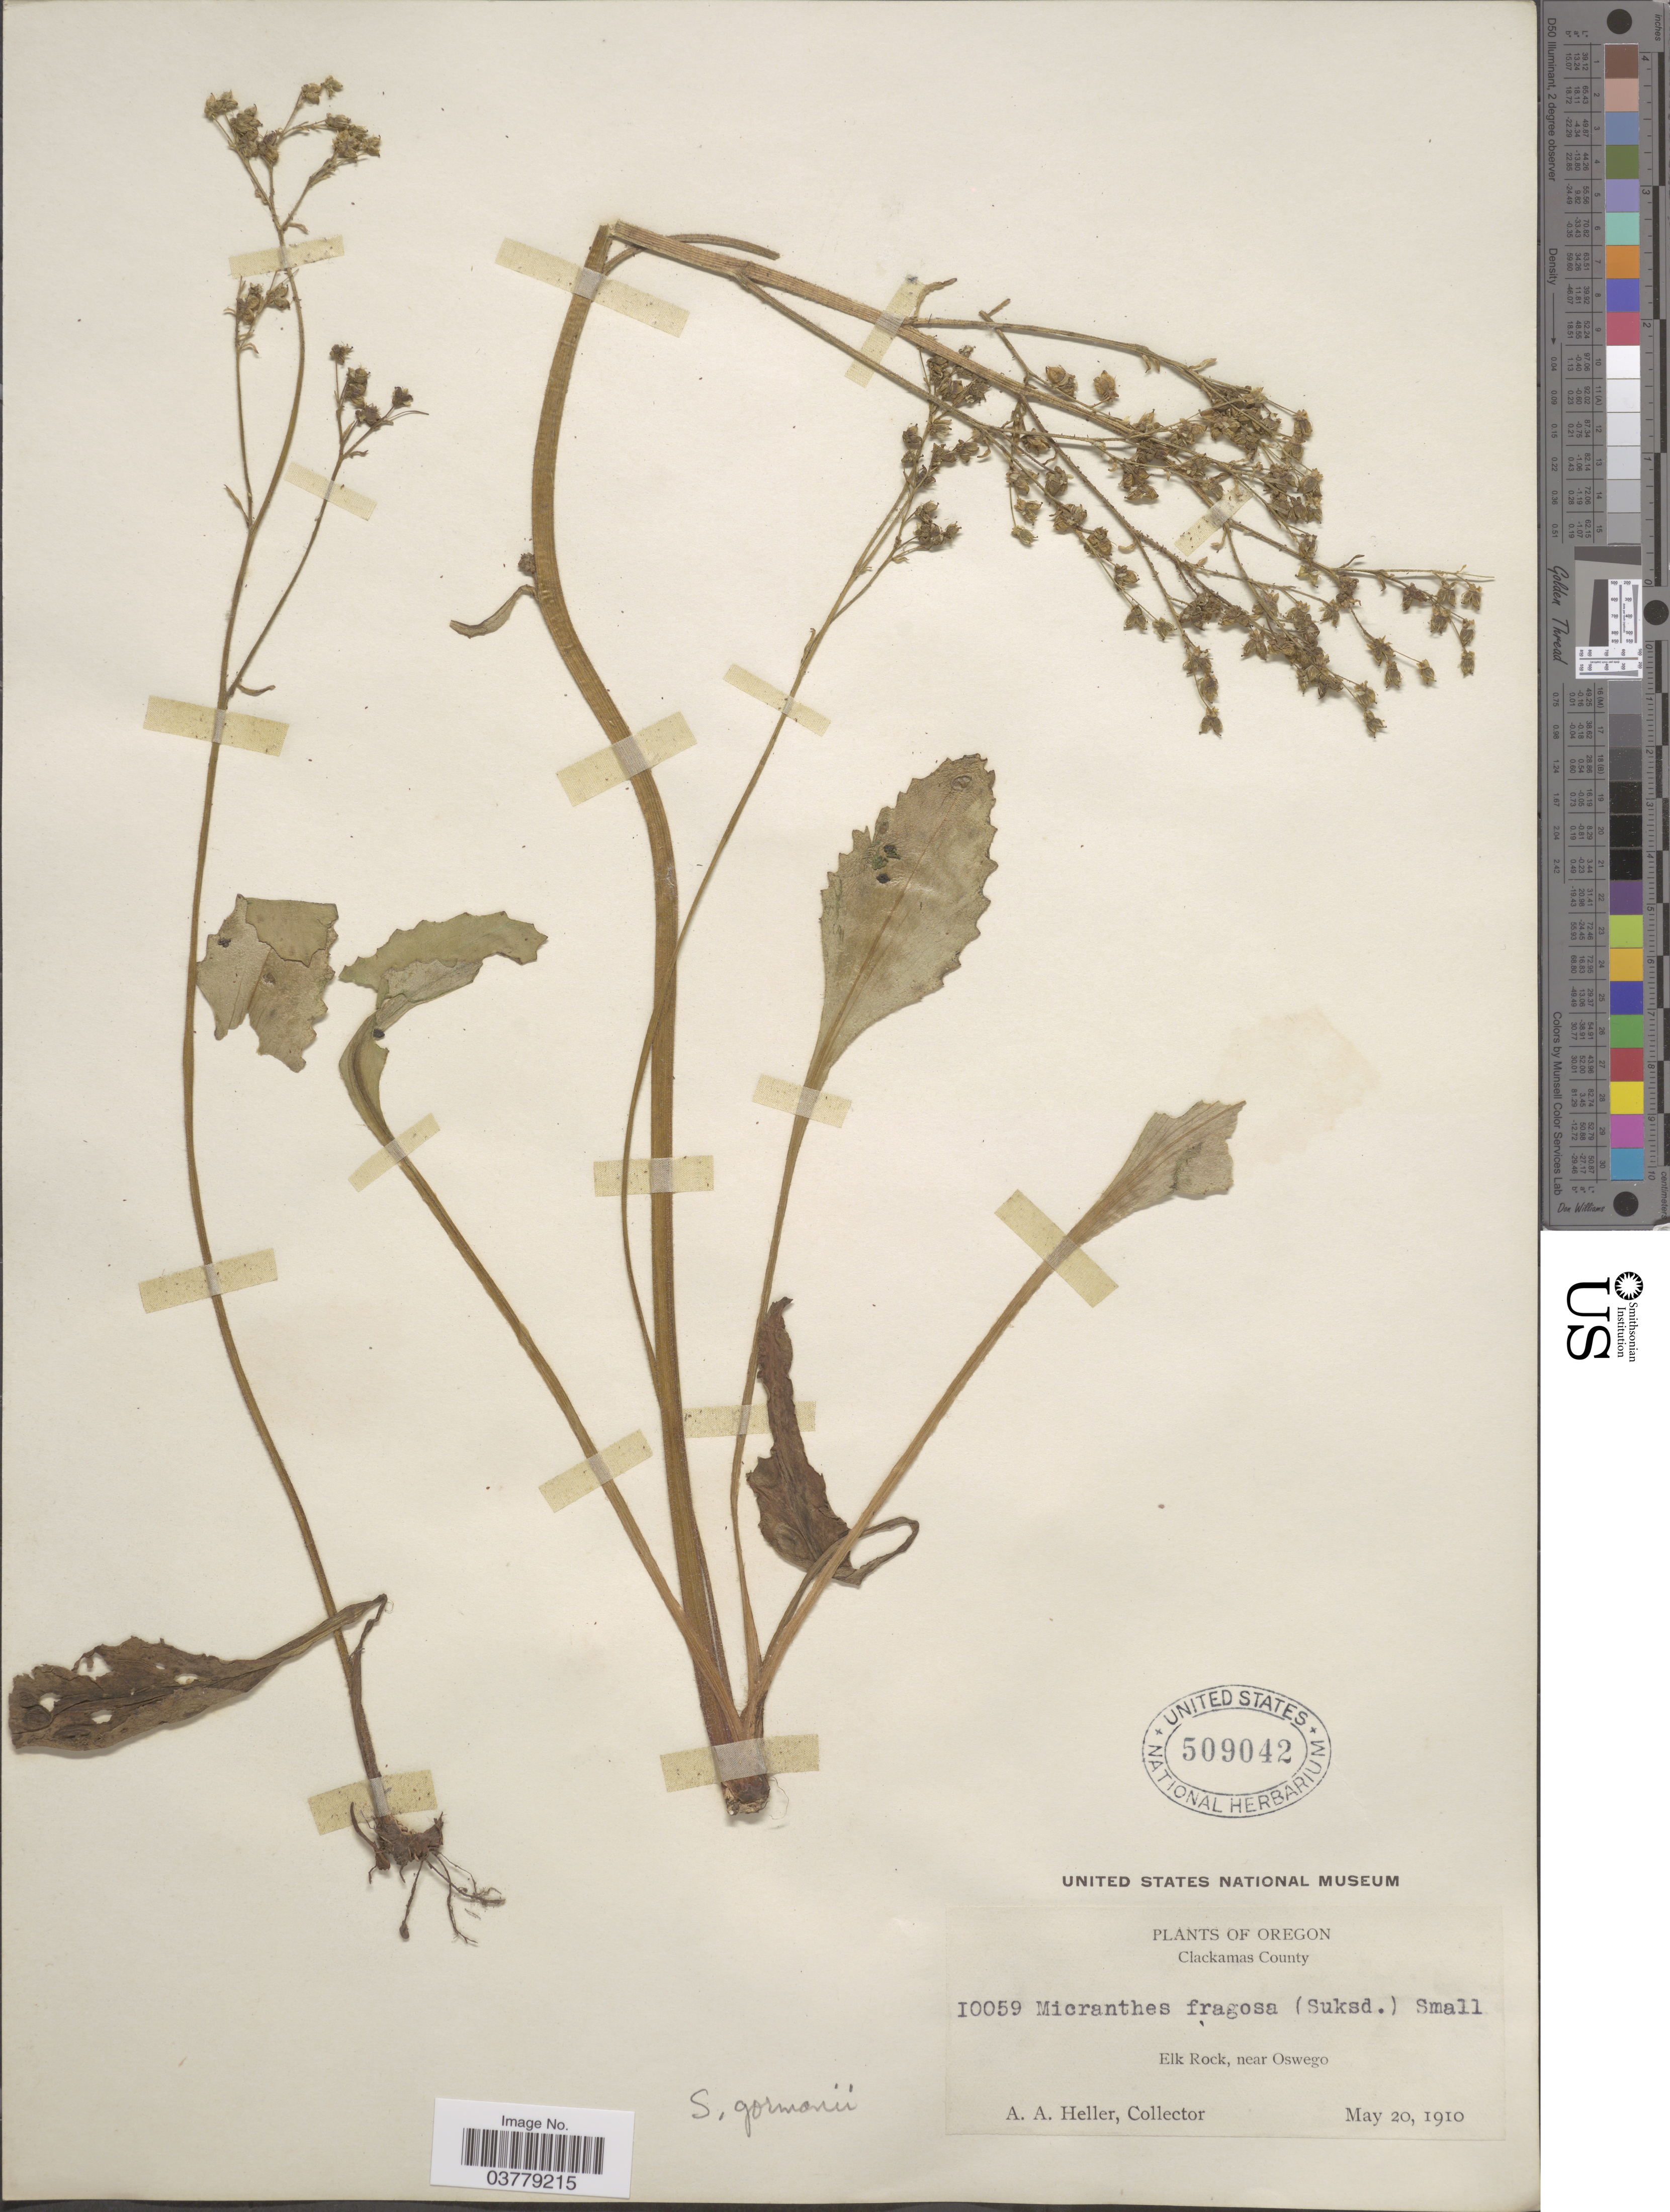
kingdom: Plantae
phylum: Tracheophyta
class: Magnoliopsida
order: Saxifragales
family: Saxifragaceae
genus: Micranthes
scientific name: Micranthes gormanii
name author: (Suksd.) Brouillet & Gornall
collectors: A. A. Heller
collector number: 10059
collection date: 1910-05-20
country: United States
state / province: Oregon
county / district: Clackamas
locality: Clackamas County. Elk Rock, near Oswego.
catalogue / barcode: US 509042